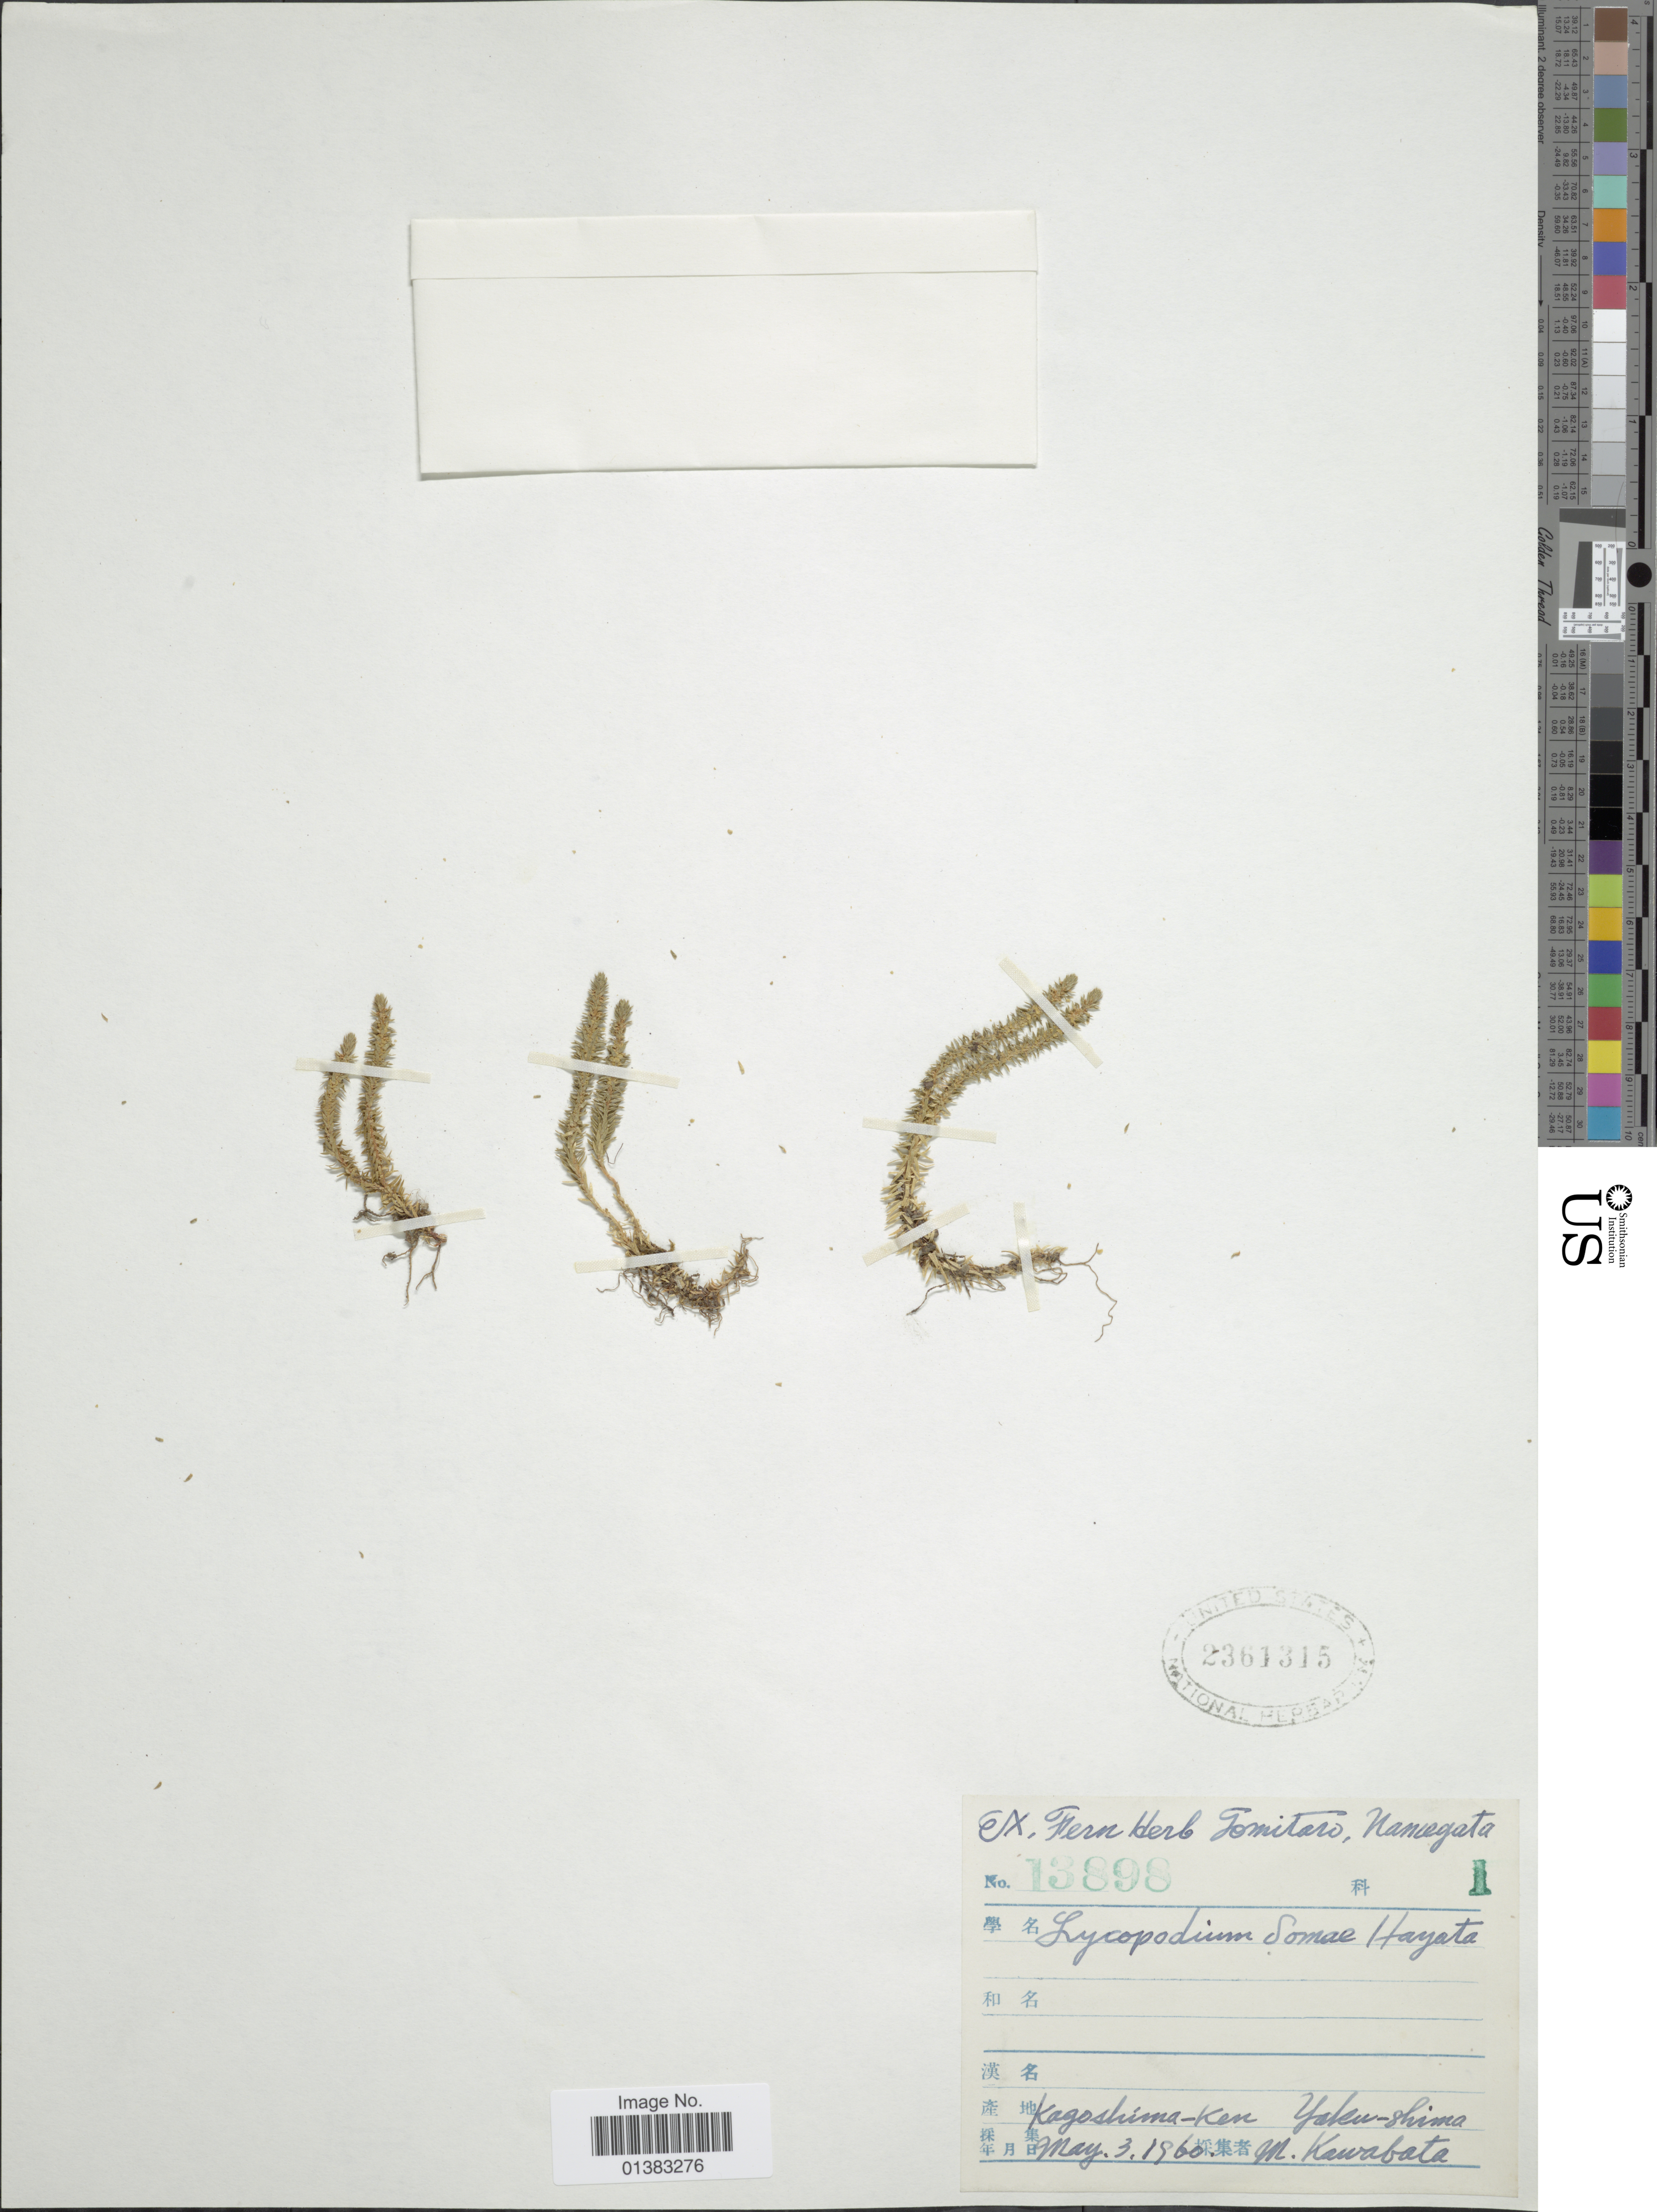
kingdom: Plantae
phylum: Tracheophyta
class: Lycopodiopsida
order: Lycopodiales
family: Lycopodiaceae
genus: Huperzia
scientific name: Huperzia somae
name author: (Hayata) Ching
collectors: M. Kawabata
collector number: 13898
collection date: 1960-05-03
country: Japan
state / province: Kagosima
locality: Kagoshima-ken, Yaku-shima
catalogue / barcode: US 2361315